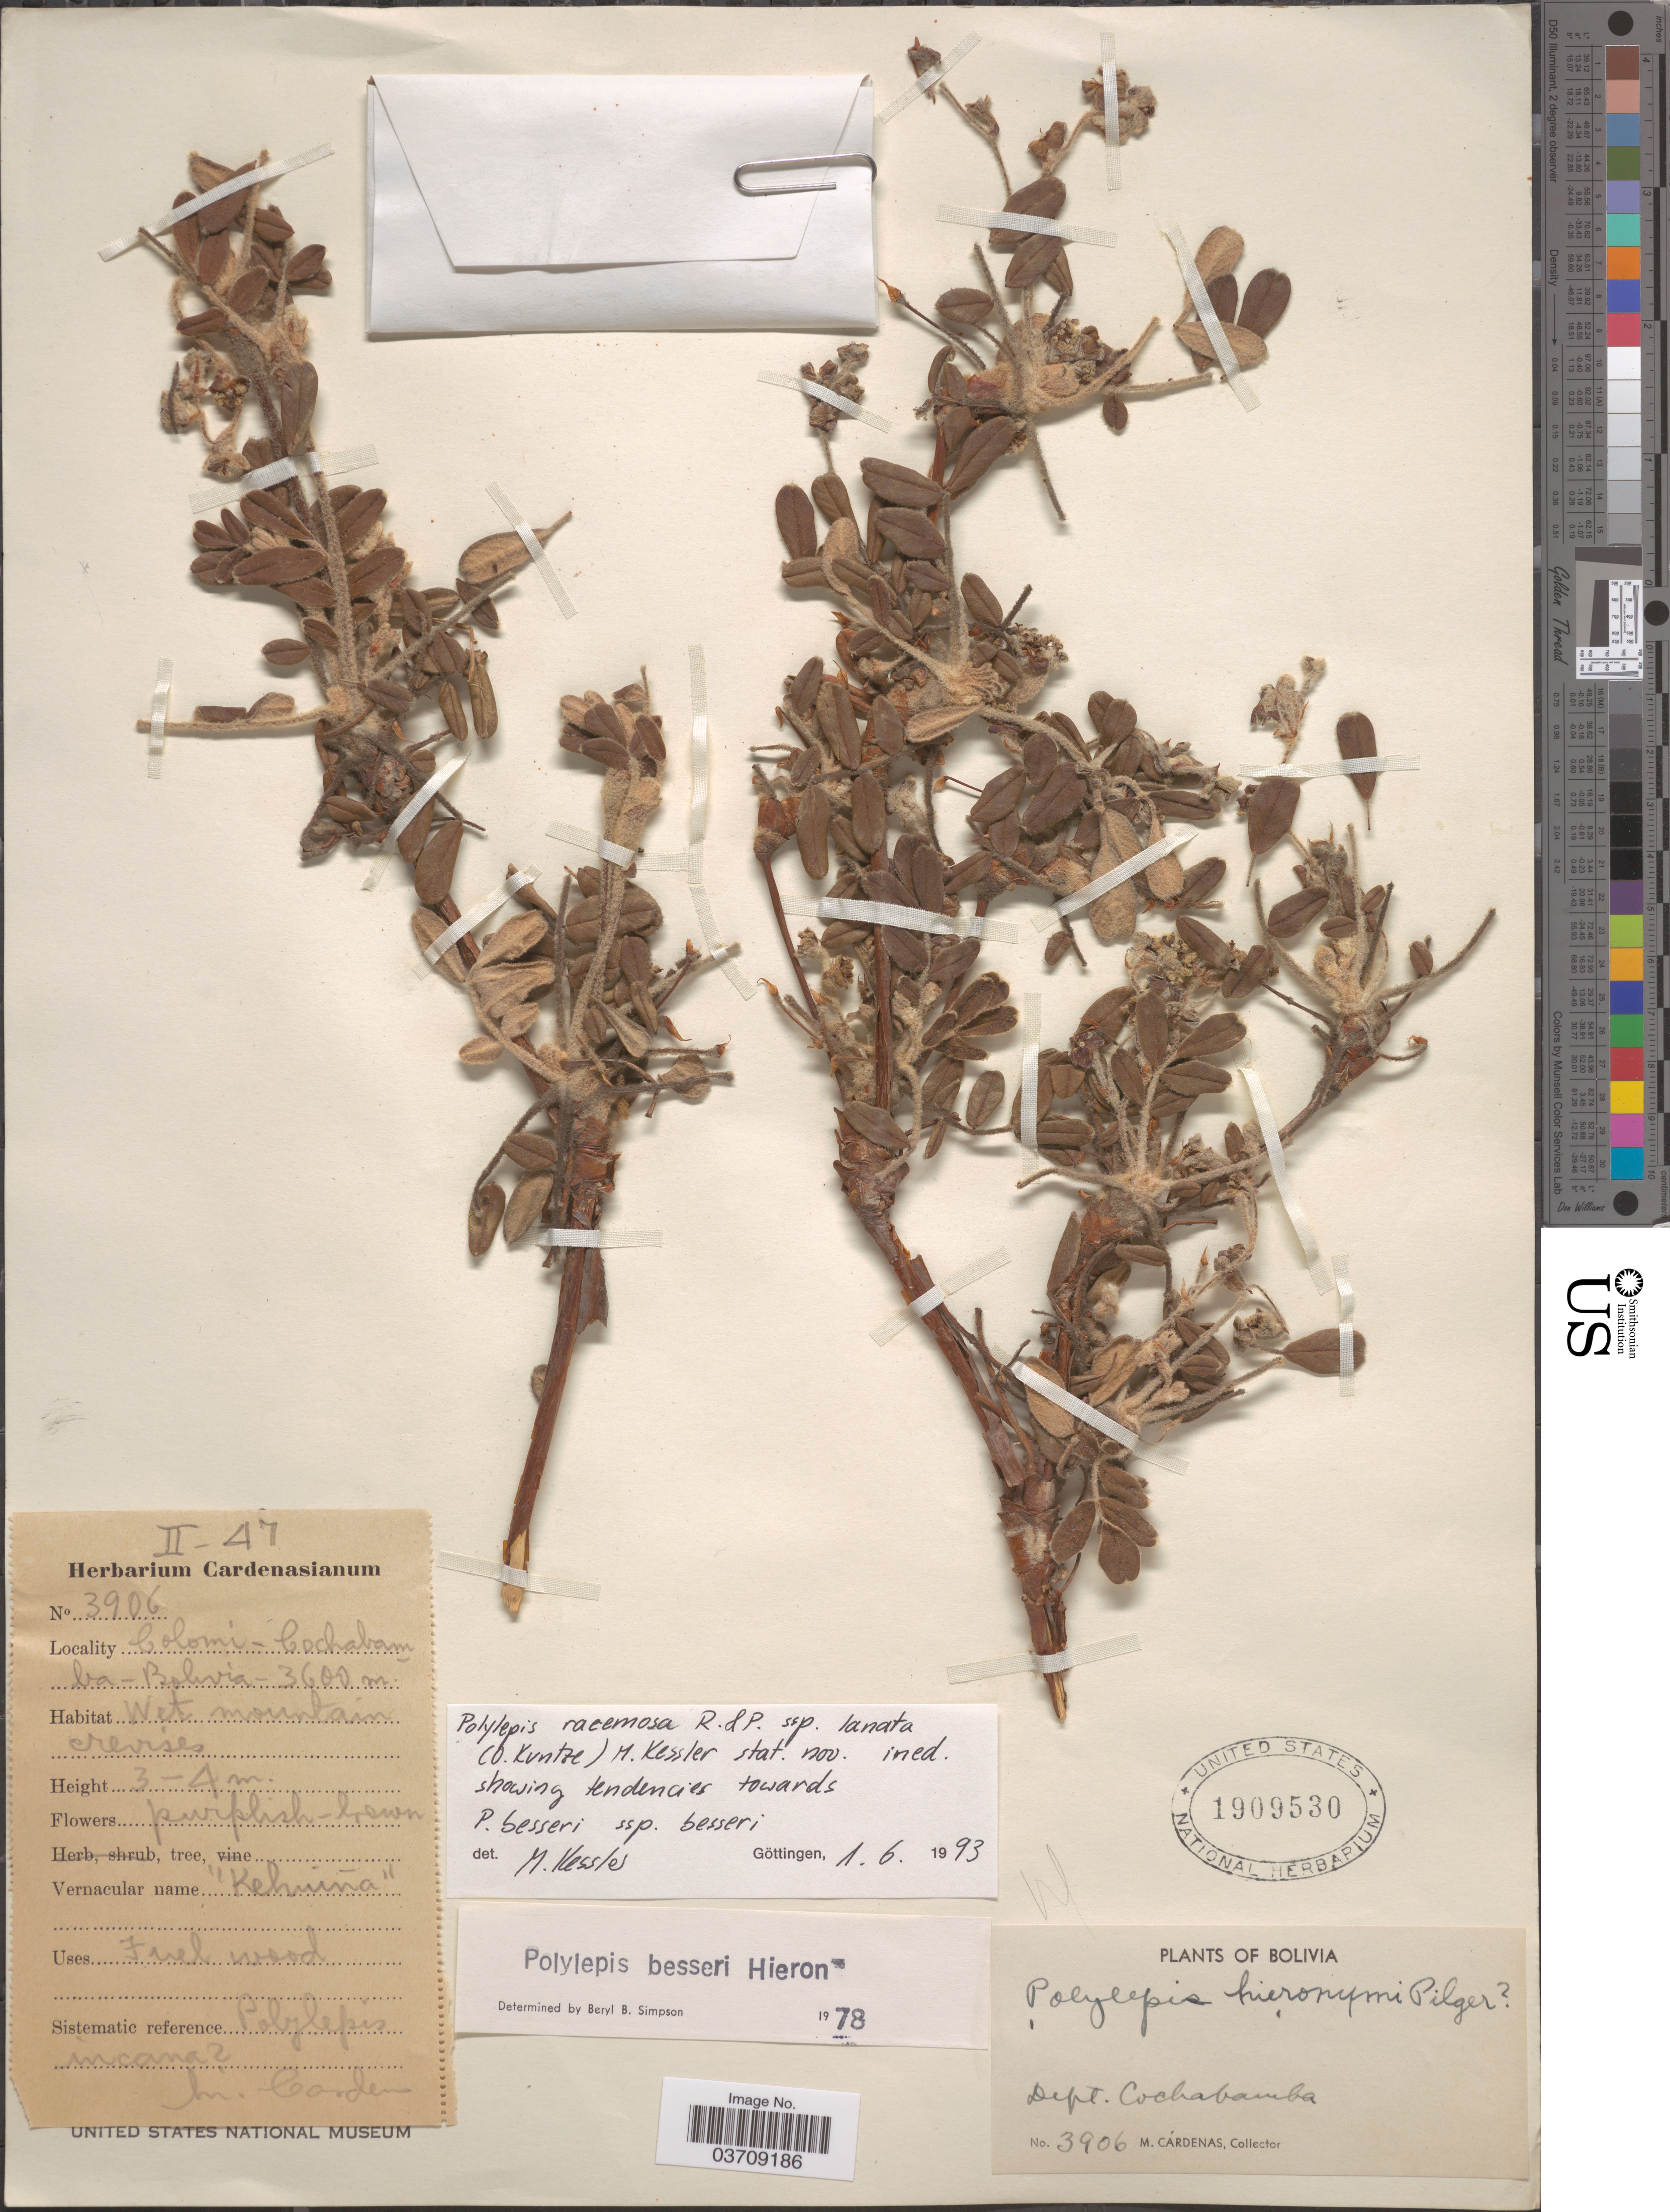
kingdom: Plantae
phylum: Tracheophyta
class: Magnoliopsida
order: Rosales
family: Rosaceae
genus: Polylepis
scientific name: Polylepis racemosa subsp. racemosa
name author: Ruiz & Pav.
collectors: M. Cárdenas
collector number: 3906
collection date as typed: Transcribed d/m/y: /2/47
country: Bolivia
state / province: Cochabamba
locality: Colomi.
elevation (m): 3600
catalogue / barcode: US 1909530